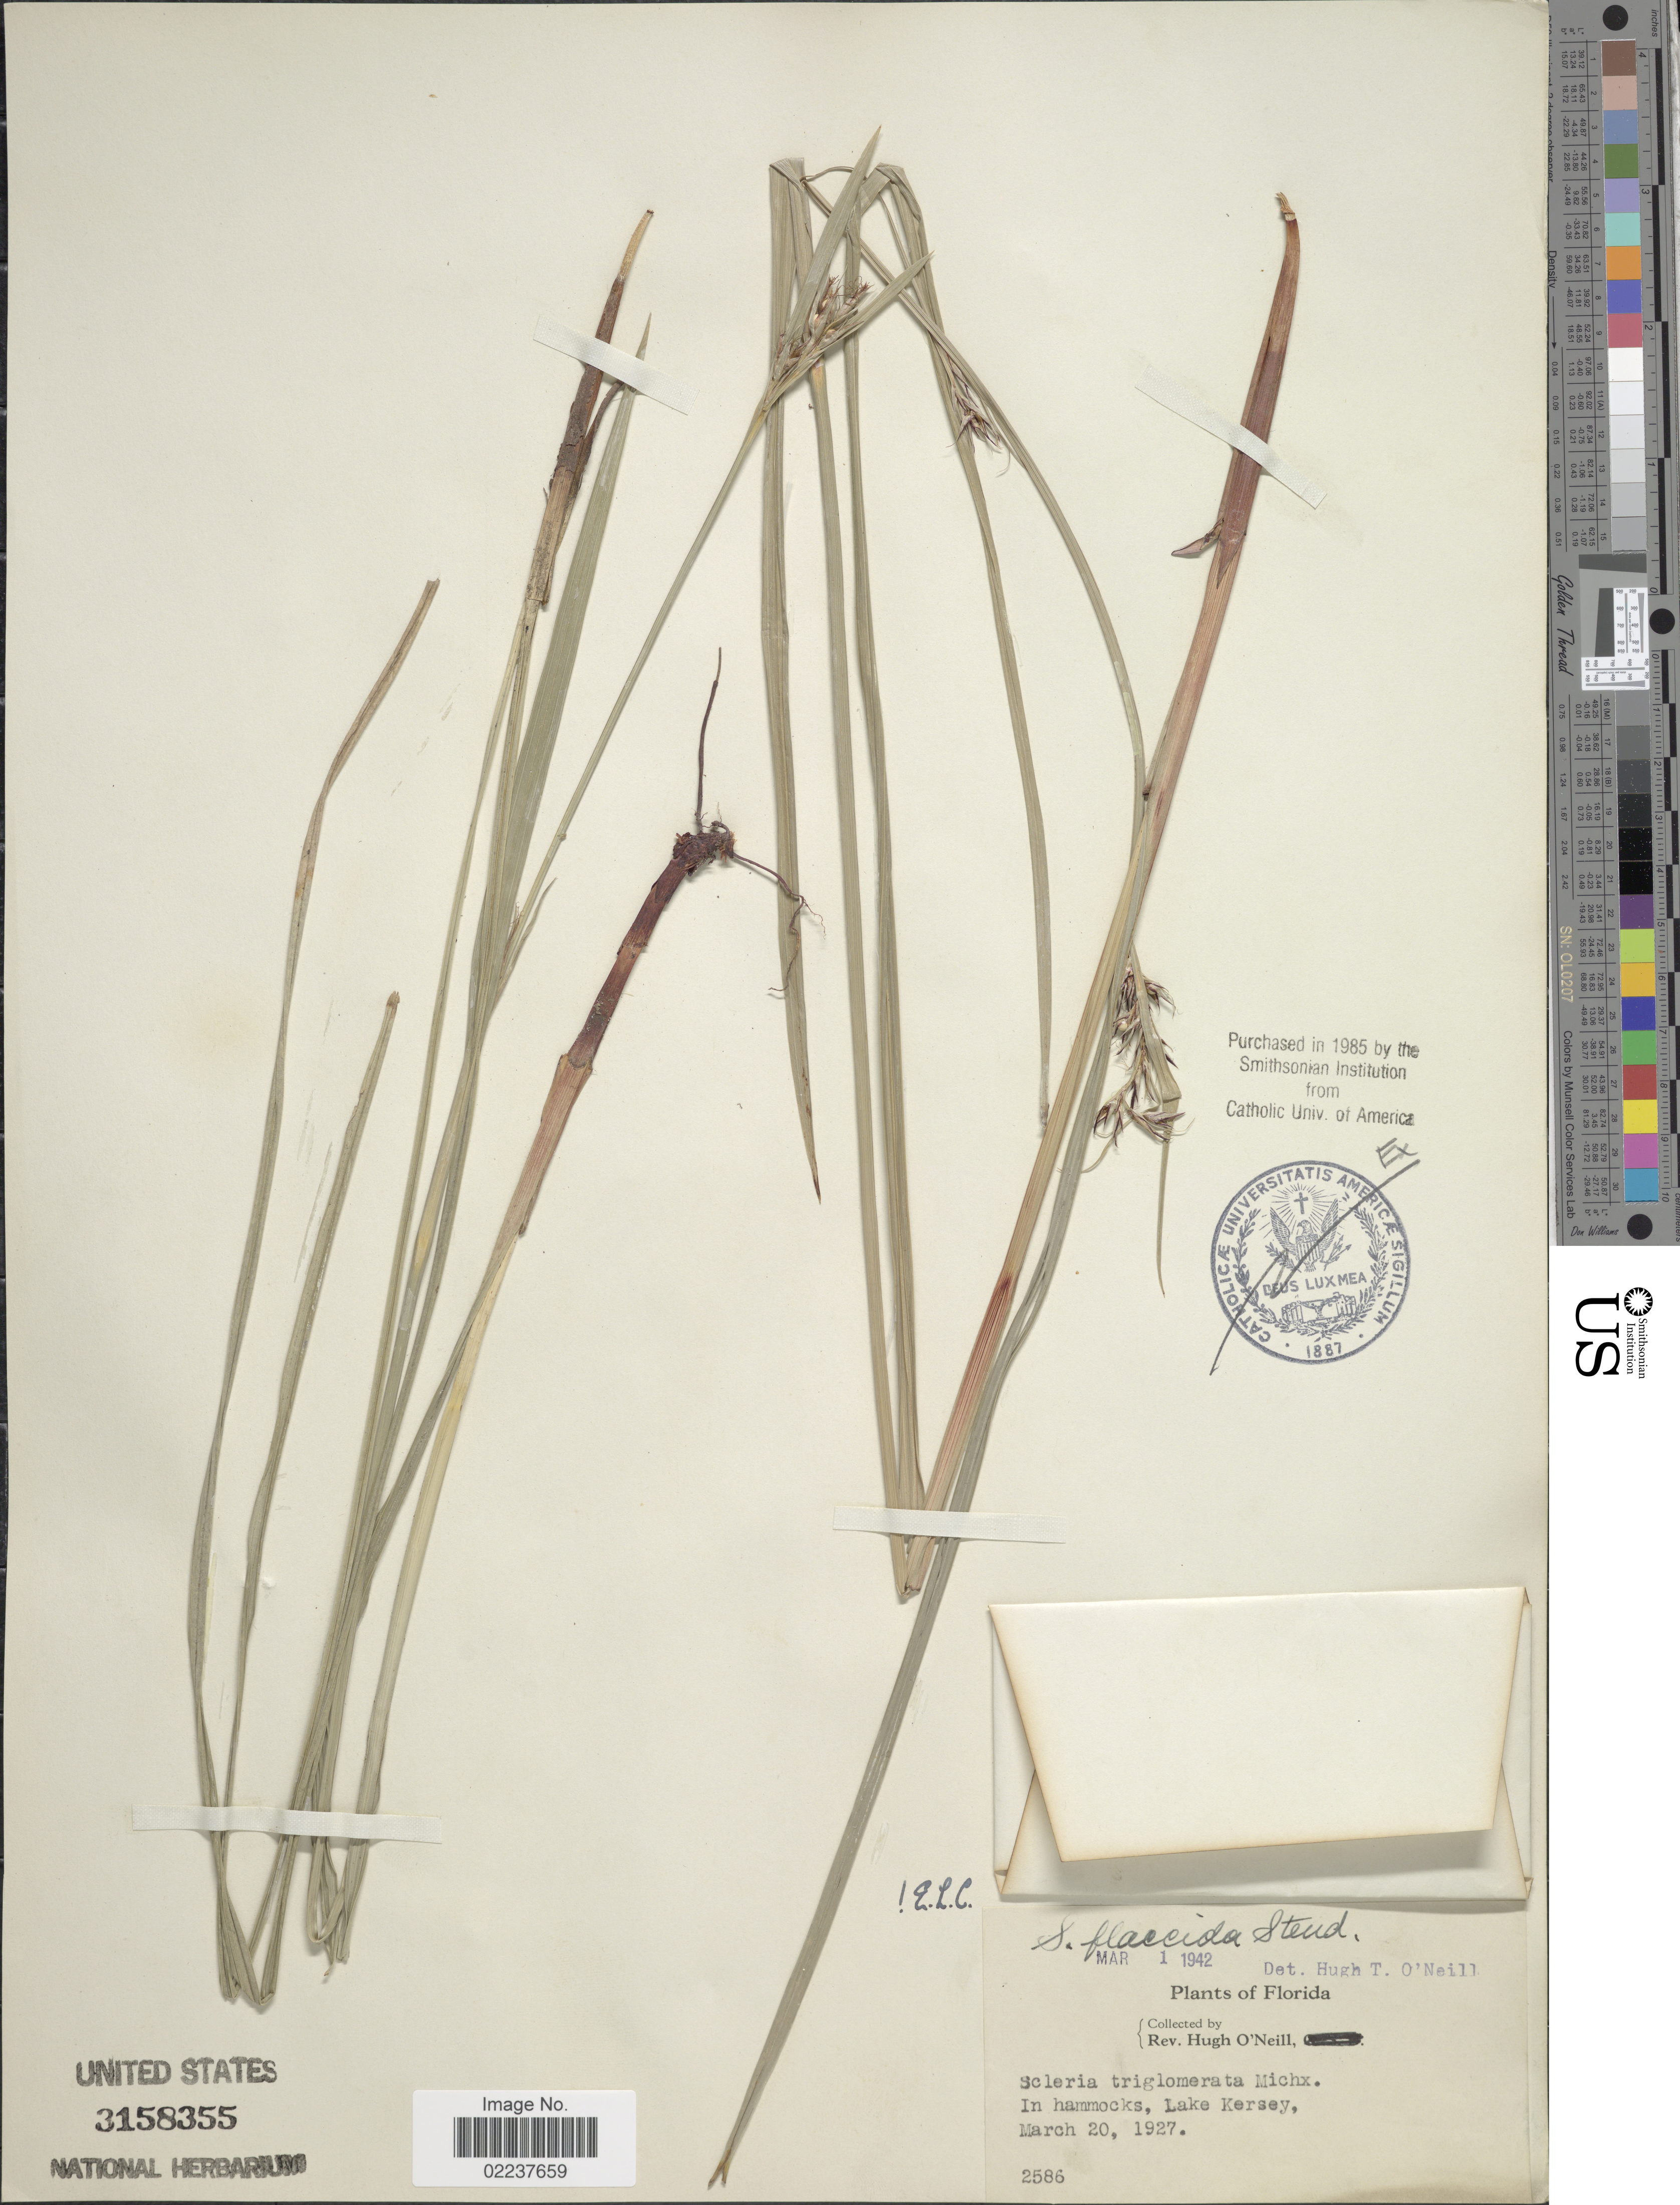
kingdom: Plantae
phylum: Tracheophyta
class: Liliopsida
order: Poales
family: Cyperaceae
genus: Scleria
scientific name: Scleria triglomerata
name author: Michx.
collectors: H. O'Neill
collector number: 2586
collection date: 1927-03-20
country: United States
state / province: Florida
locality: In hammocks, Lake Kersey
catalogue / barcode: US 3158355